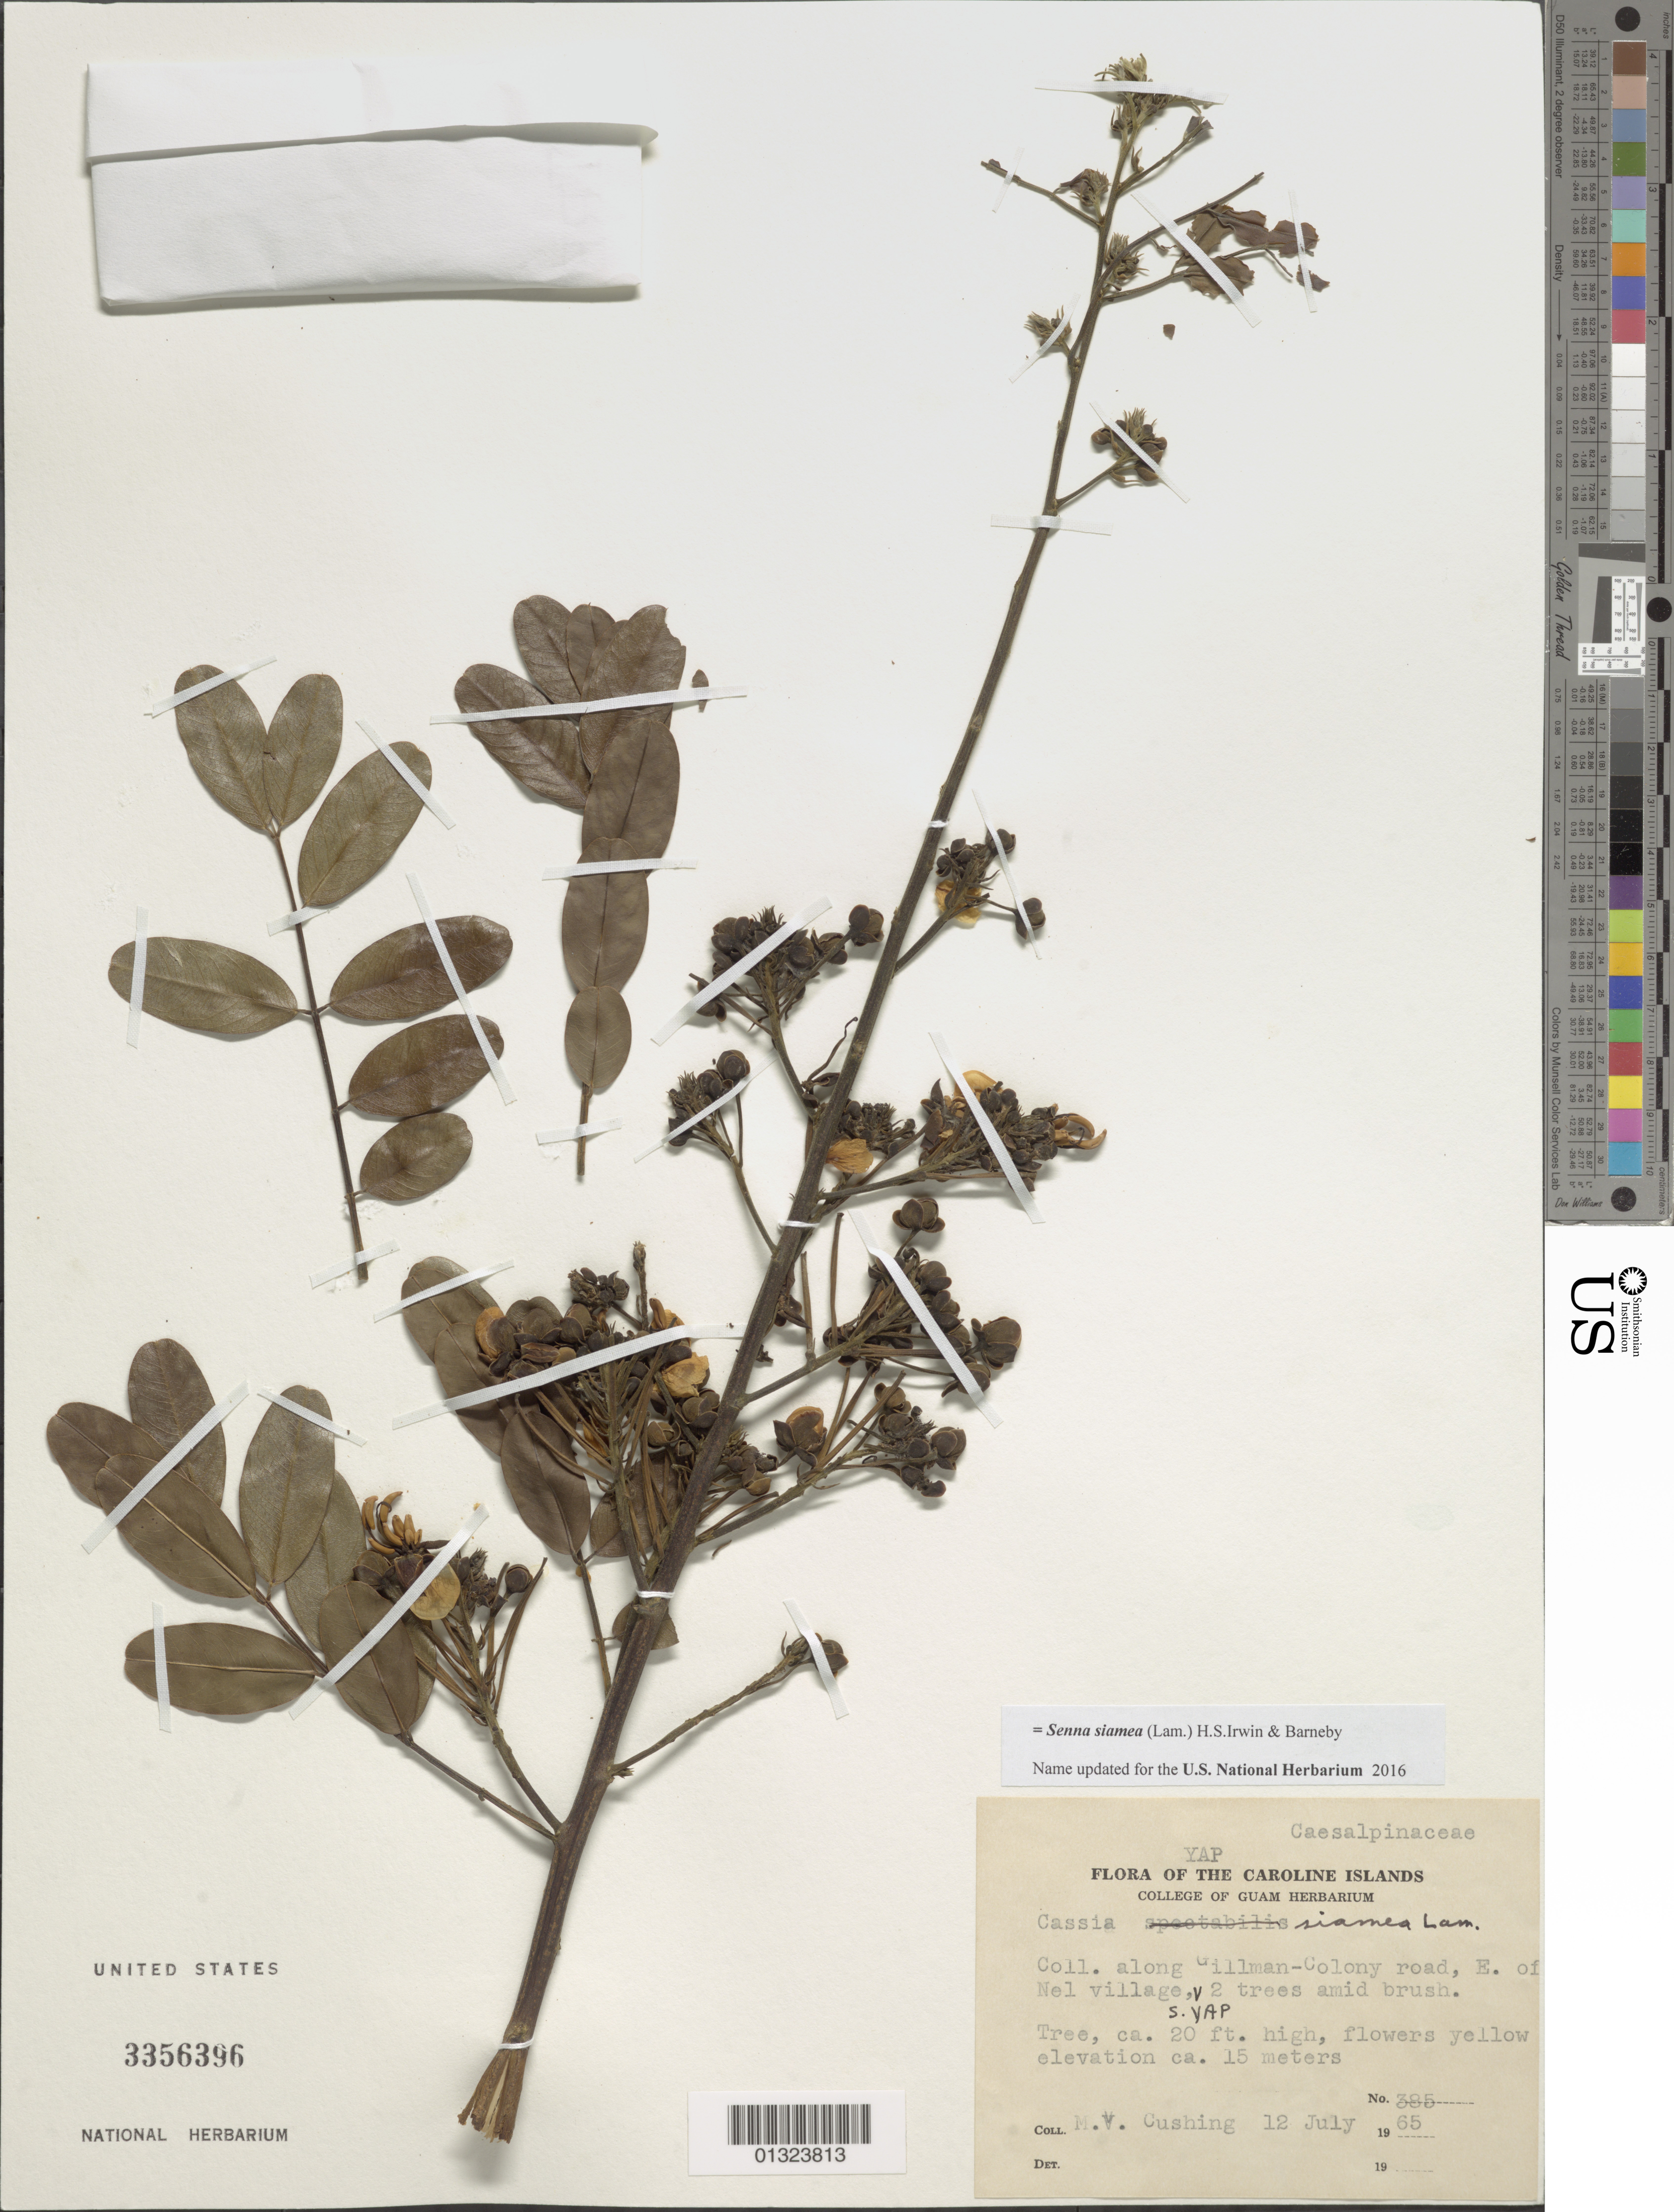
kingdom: Plantae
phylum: Tracheophyta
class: Magnoliopsida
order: Fabales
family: Fabaceae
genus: Senna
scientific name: Senna siamea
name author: (Lam.) H.S. Irwin & Barneby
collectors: M. V. Cushing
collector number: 385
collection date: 1965-07-12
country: Micronesia, Federated States of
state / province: Yap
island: Yap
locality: along Gillman-Colony road, E. of Nel village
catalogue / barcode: US 3356396